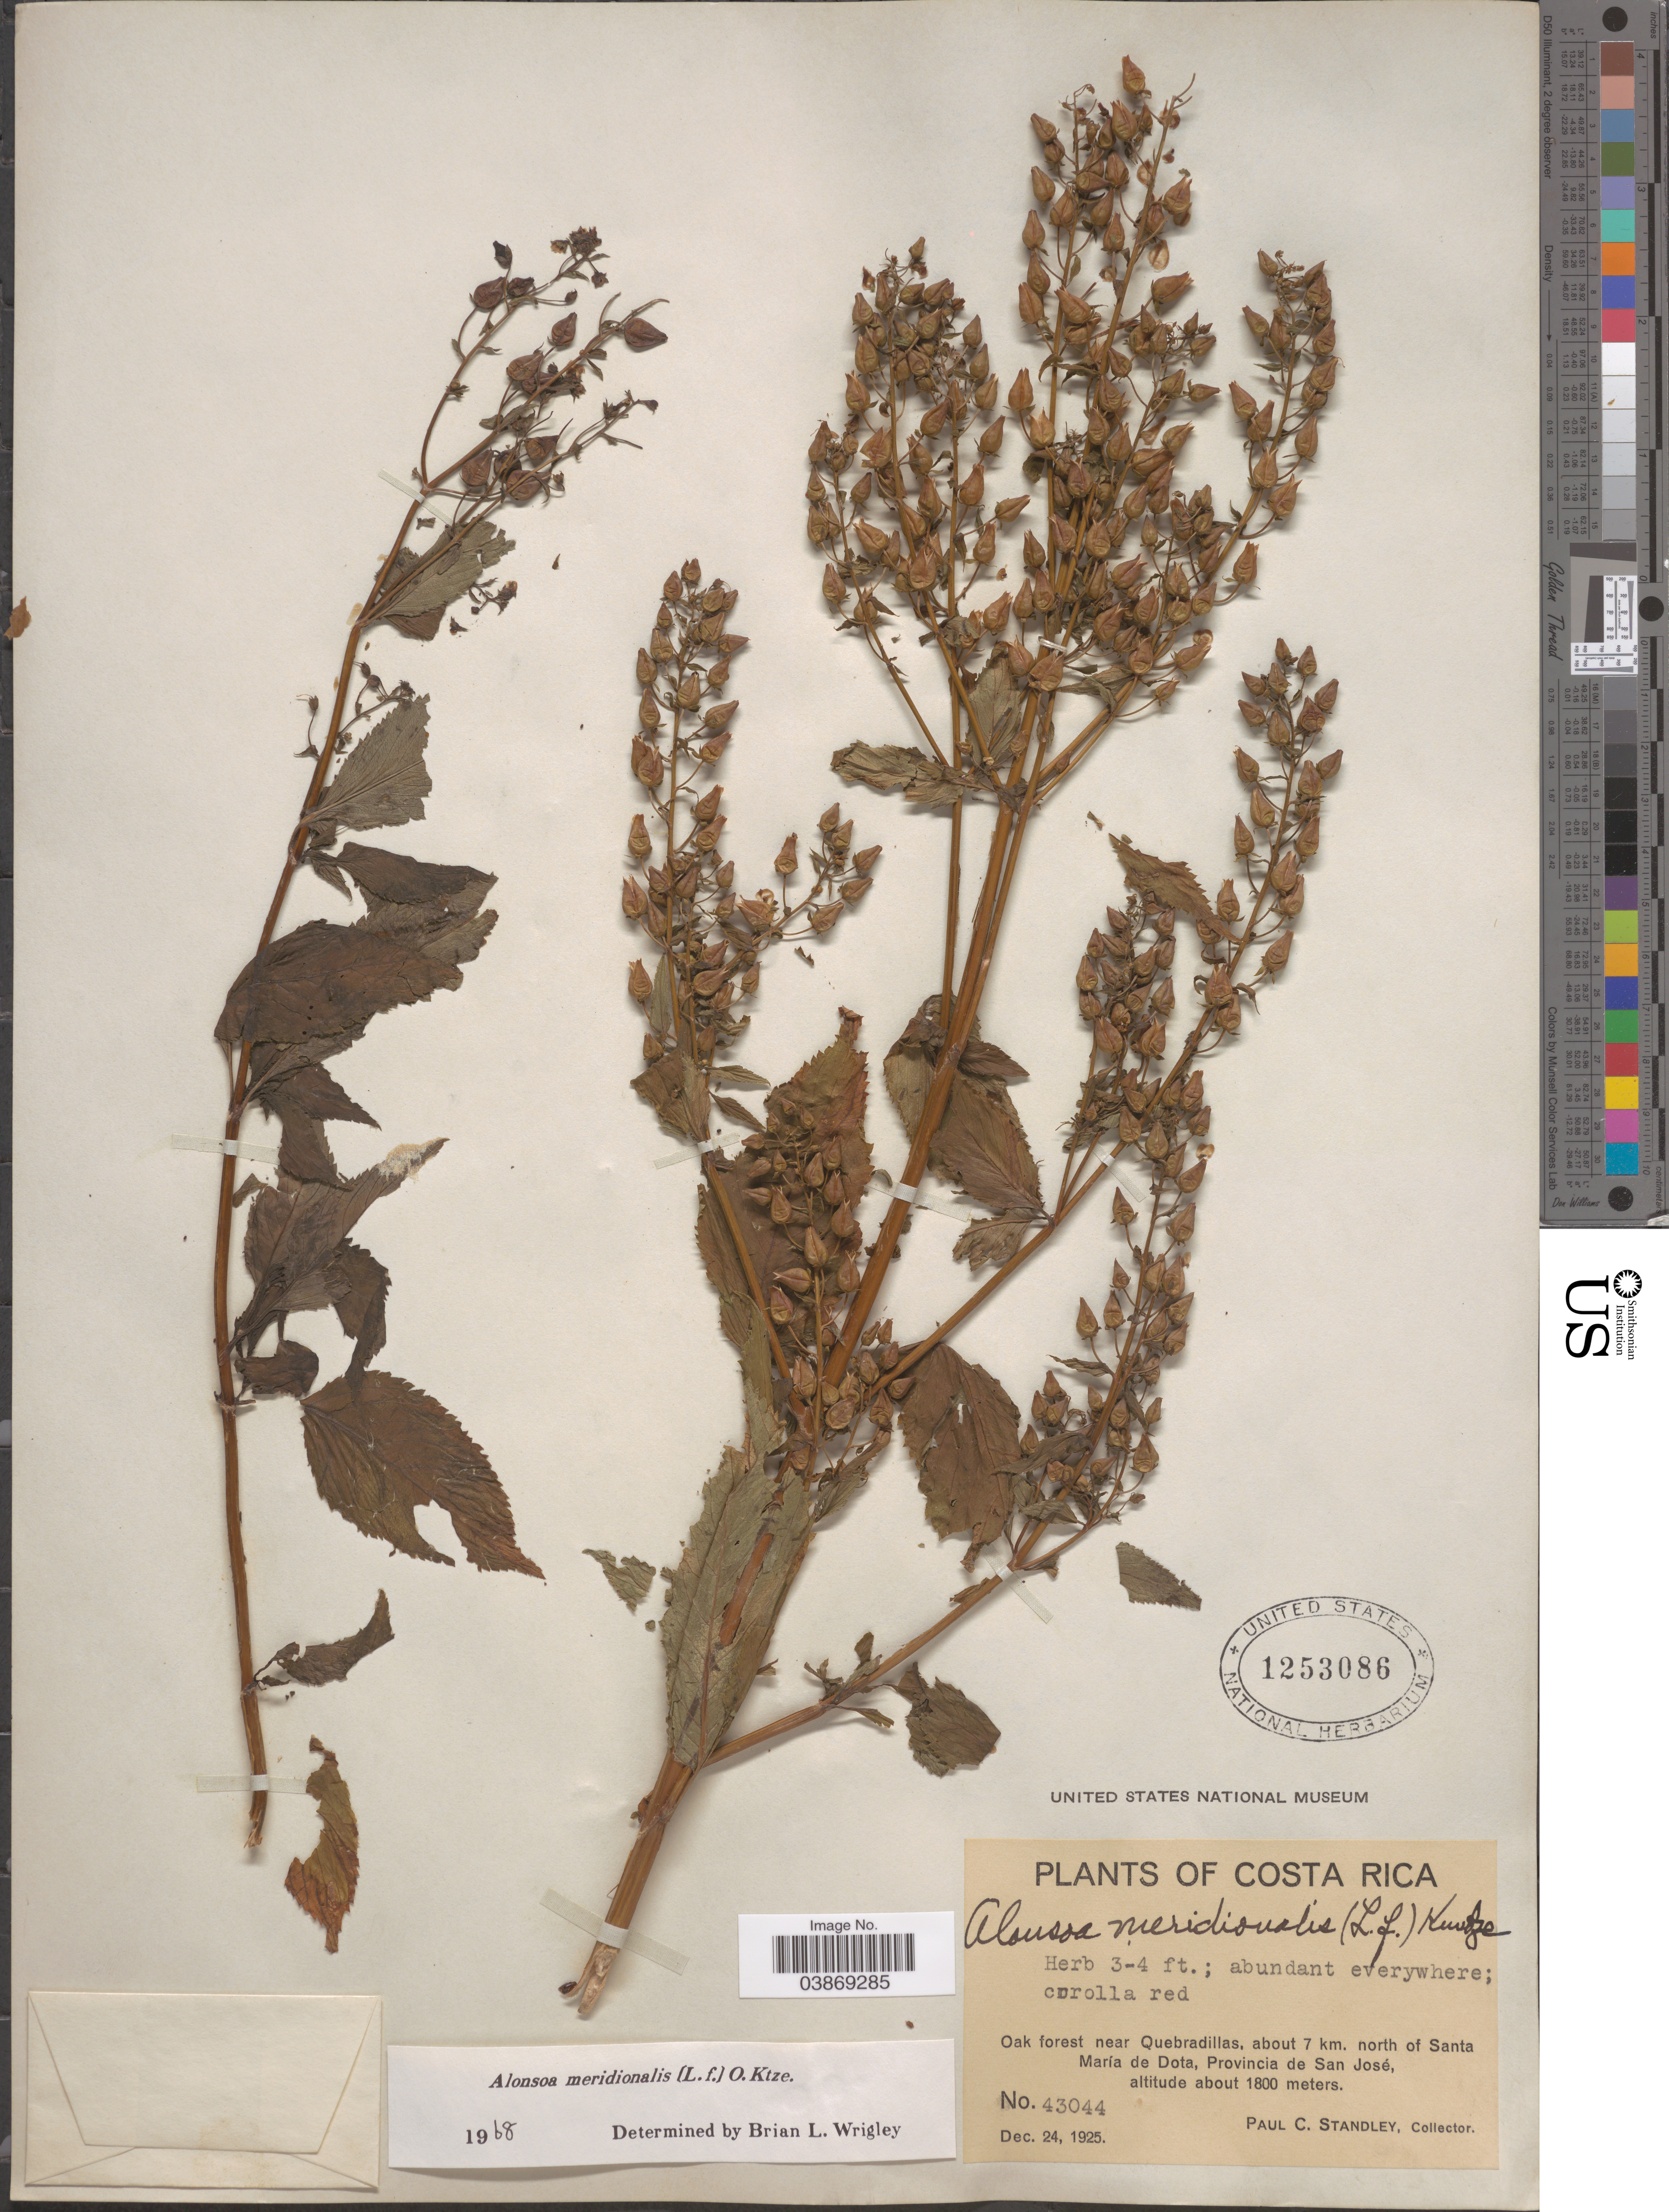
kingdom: Plantae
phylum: Tracheophyta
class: Magnoliopsida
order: Lamiales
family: Scrophulariaceae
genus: Alonsoa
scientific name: Alonsoa meridionalis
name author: (L. f.) Kuntze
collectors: P. C. Standley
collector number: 43044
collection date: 1925-12-24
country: Costa Rica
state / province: San José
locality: Oak forest near Quebradillas, about 7 km. north of Santa María de Dota.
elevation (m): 1800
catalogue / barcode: US 1253086